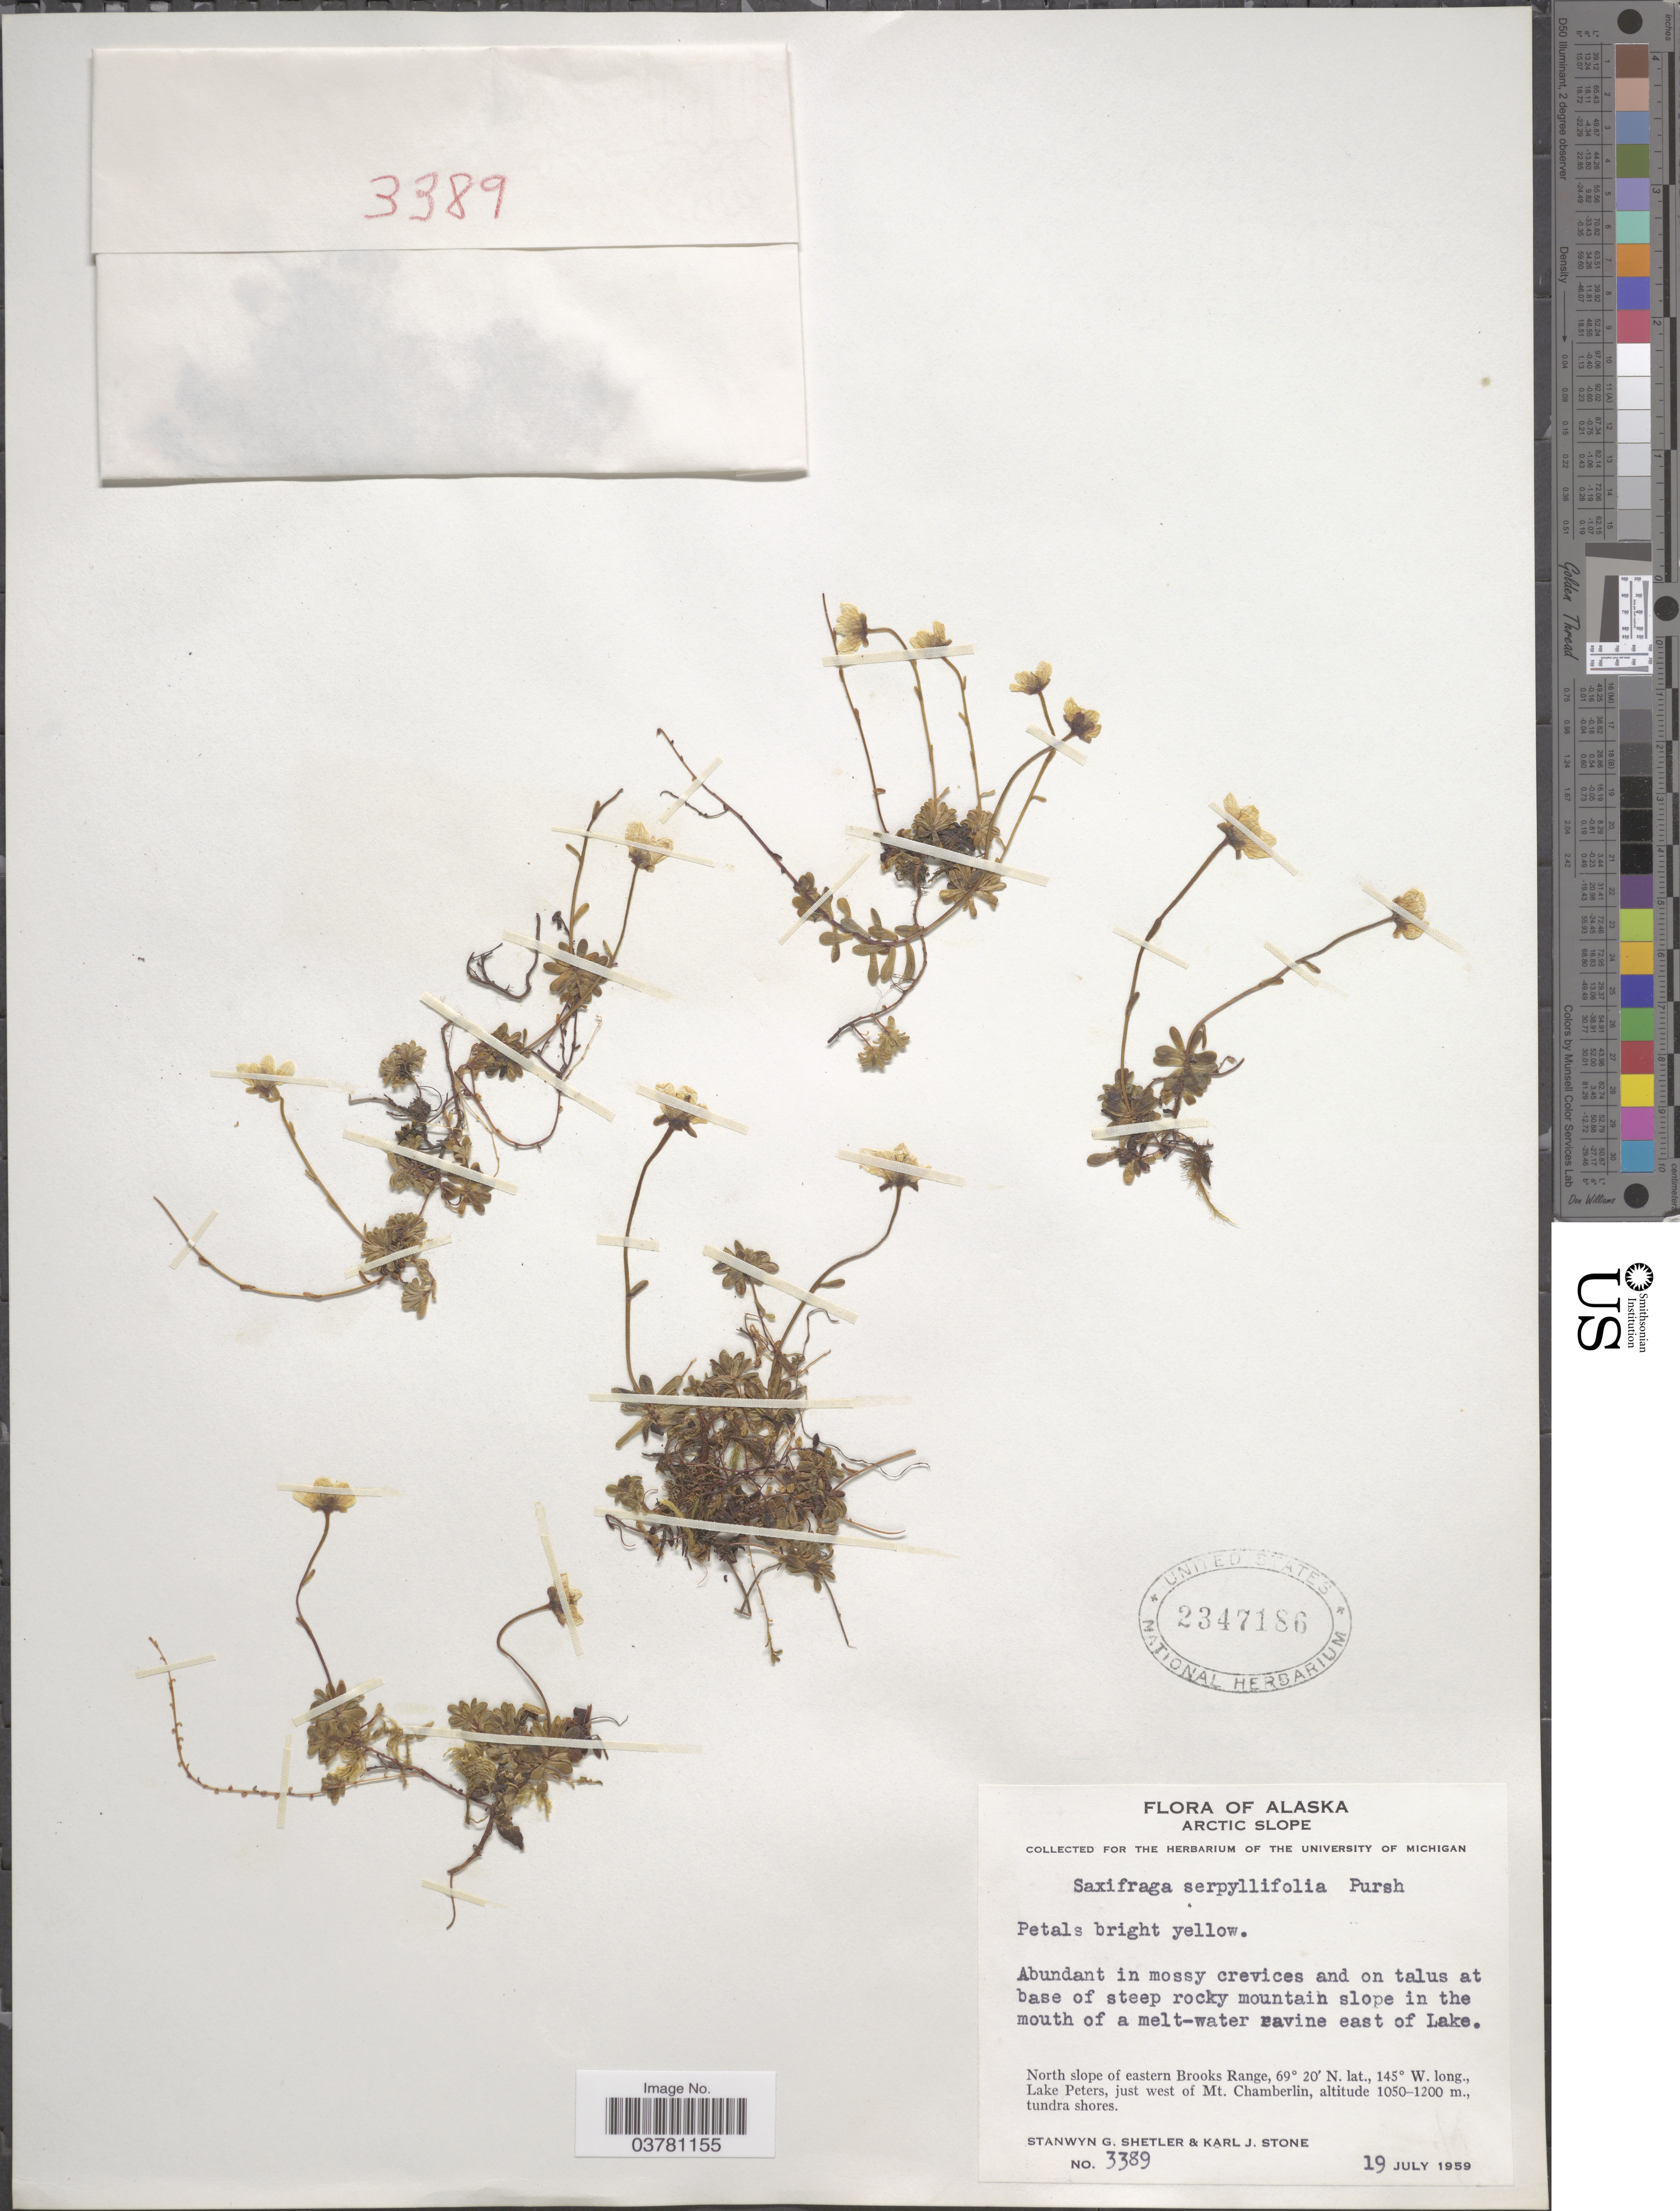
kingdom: Plantae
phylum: Tracheophyta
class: Magnoliopsida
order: Saxifragales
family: Saxifragaceae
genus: Saxifraga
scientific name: Saxifraga serpyllifolia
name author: Pursh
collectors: S. Shetler & K. J. Stone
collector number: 3389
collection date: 1959-07-19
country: United States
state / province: Alaska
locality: Arctic Slope. at base of steep rocky mountain slope in the mouth of a melt-water ravine east of Lake. North slope of eastern Brooks Range, Lake Peters, just west of Mt. Chamberlin.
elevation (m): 1050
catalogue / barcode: US 2347186